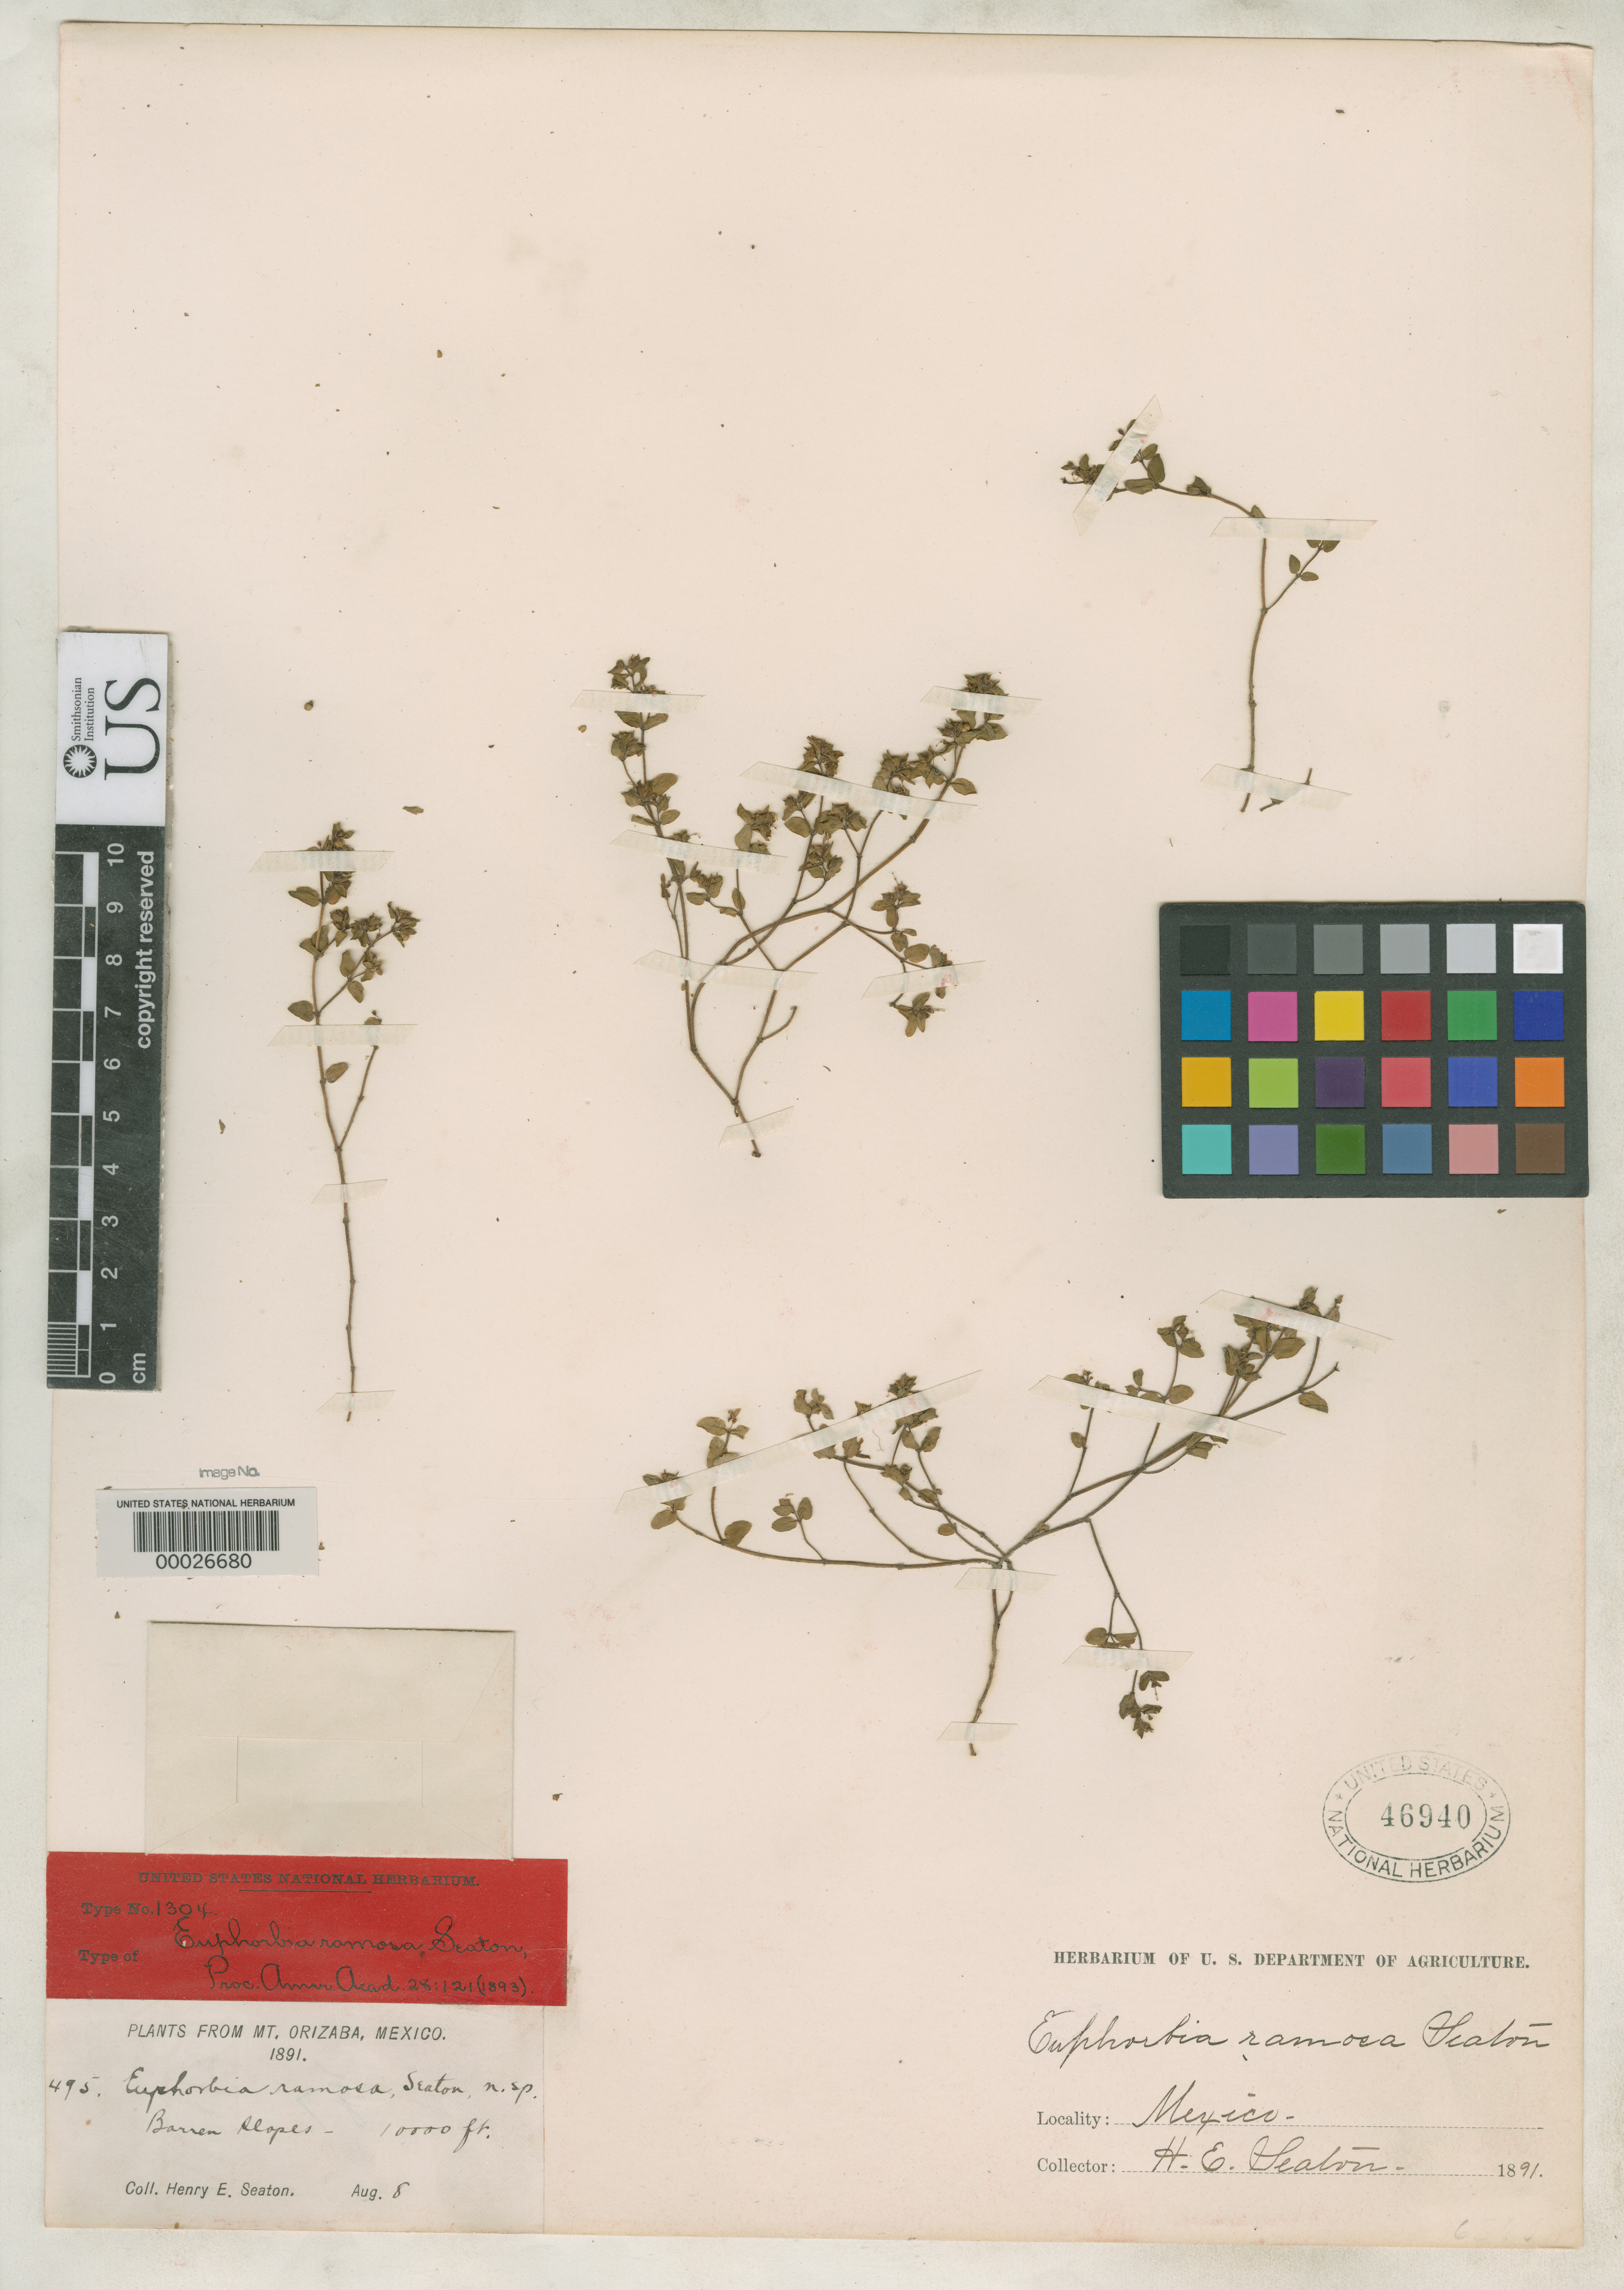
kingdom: Plantae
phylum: Tracheophyta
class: Magnoliopsida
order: Malpighiales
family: Euphorbiaceae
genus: Euphorbia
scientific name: Euphorbia ramosa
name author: Seaton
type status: Isotype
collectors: H. E. Seaton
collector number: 495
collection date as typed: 08 Aug 1891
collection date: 1891-08-08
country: Mexico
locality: Mt. Orizaba, barren slopes.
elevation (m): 3048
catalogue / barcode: US 46940